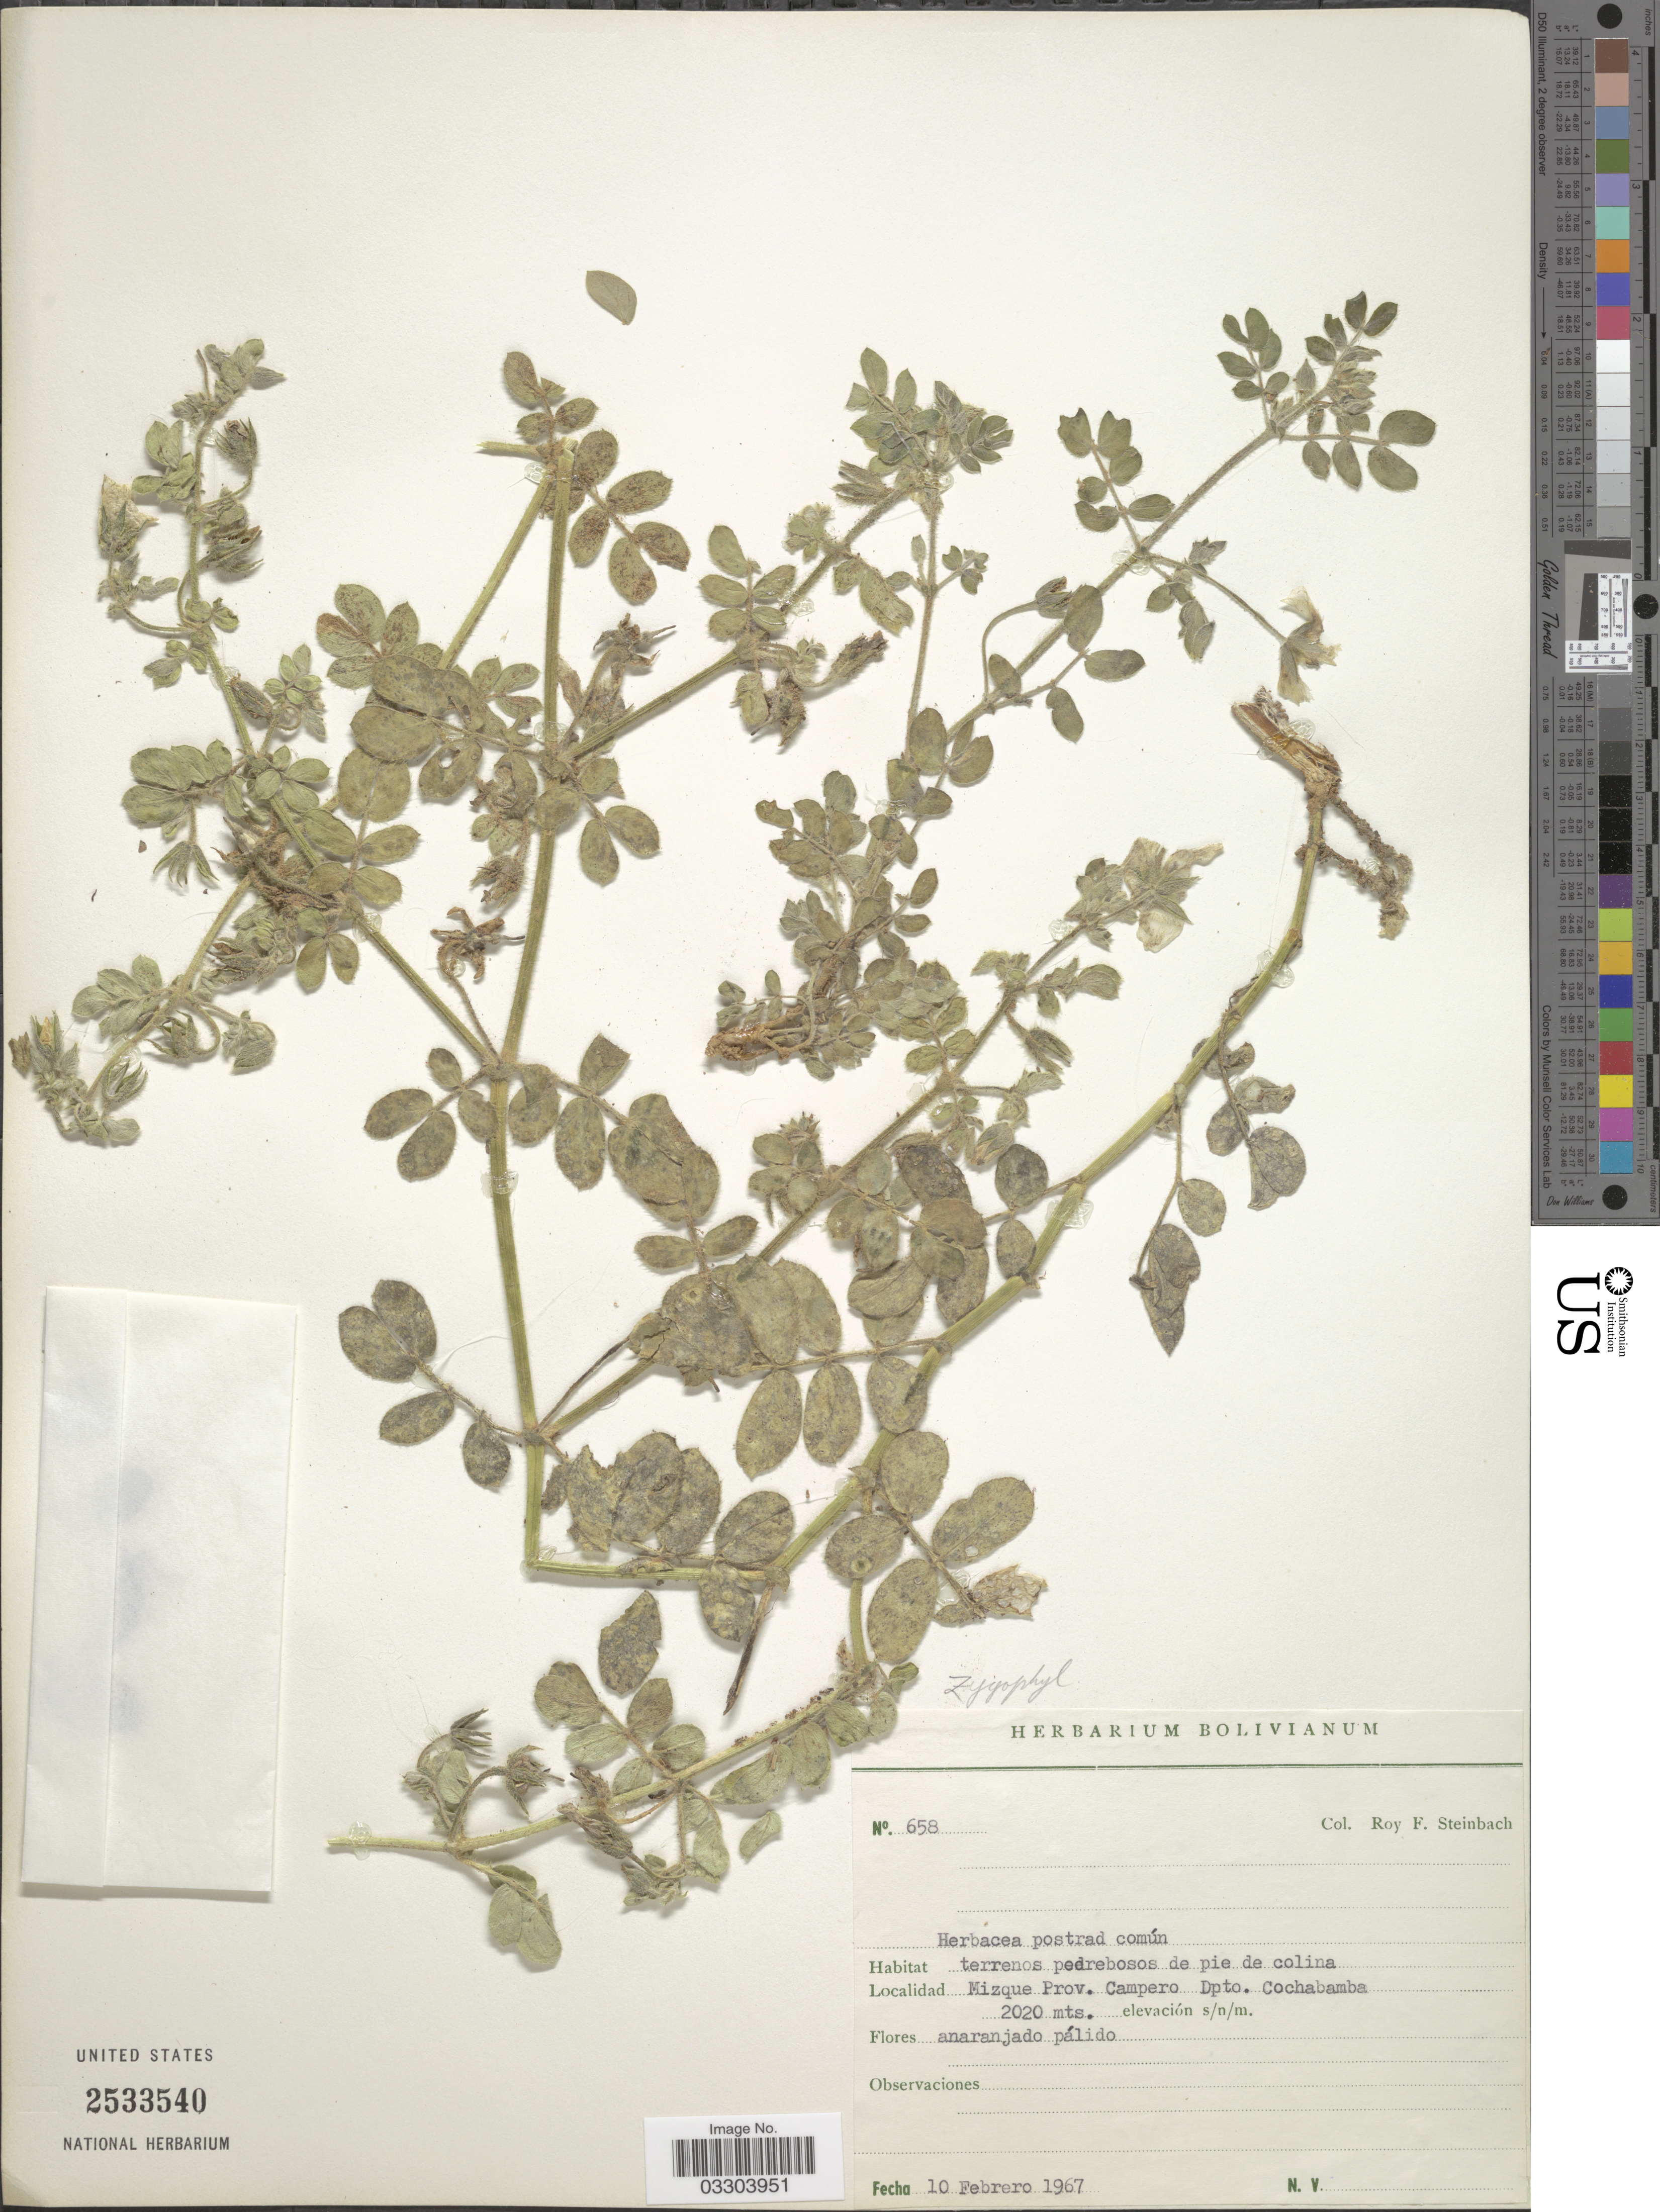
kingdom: Plantae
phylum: Tracheophyta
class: Magnoliopsida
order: Zygophyllales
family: Zygophyllaceae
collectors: R. F. Steinbach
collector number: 658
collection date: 1967-02-10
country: Bolivia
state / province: Cochabamba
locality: Mizque Prov. Campero Dpto. Cochabamba.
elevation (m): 2020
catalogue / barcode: US 2533540